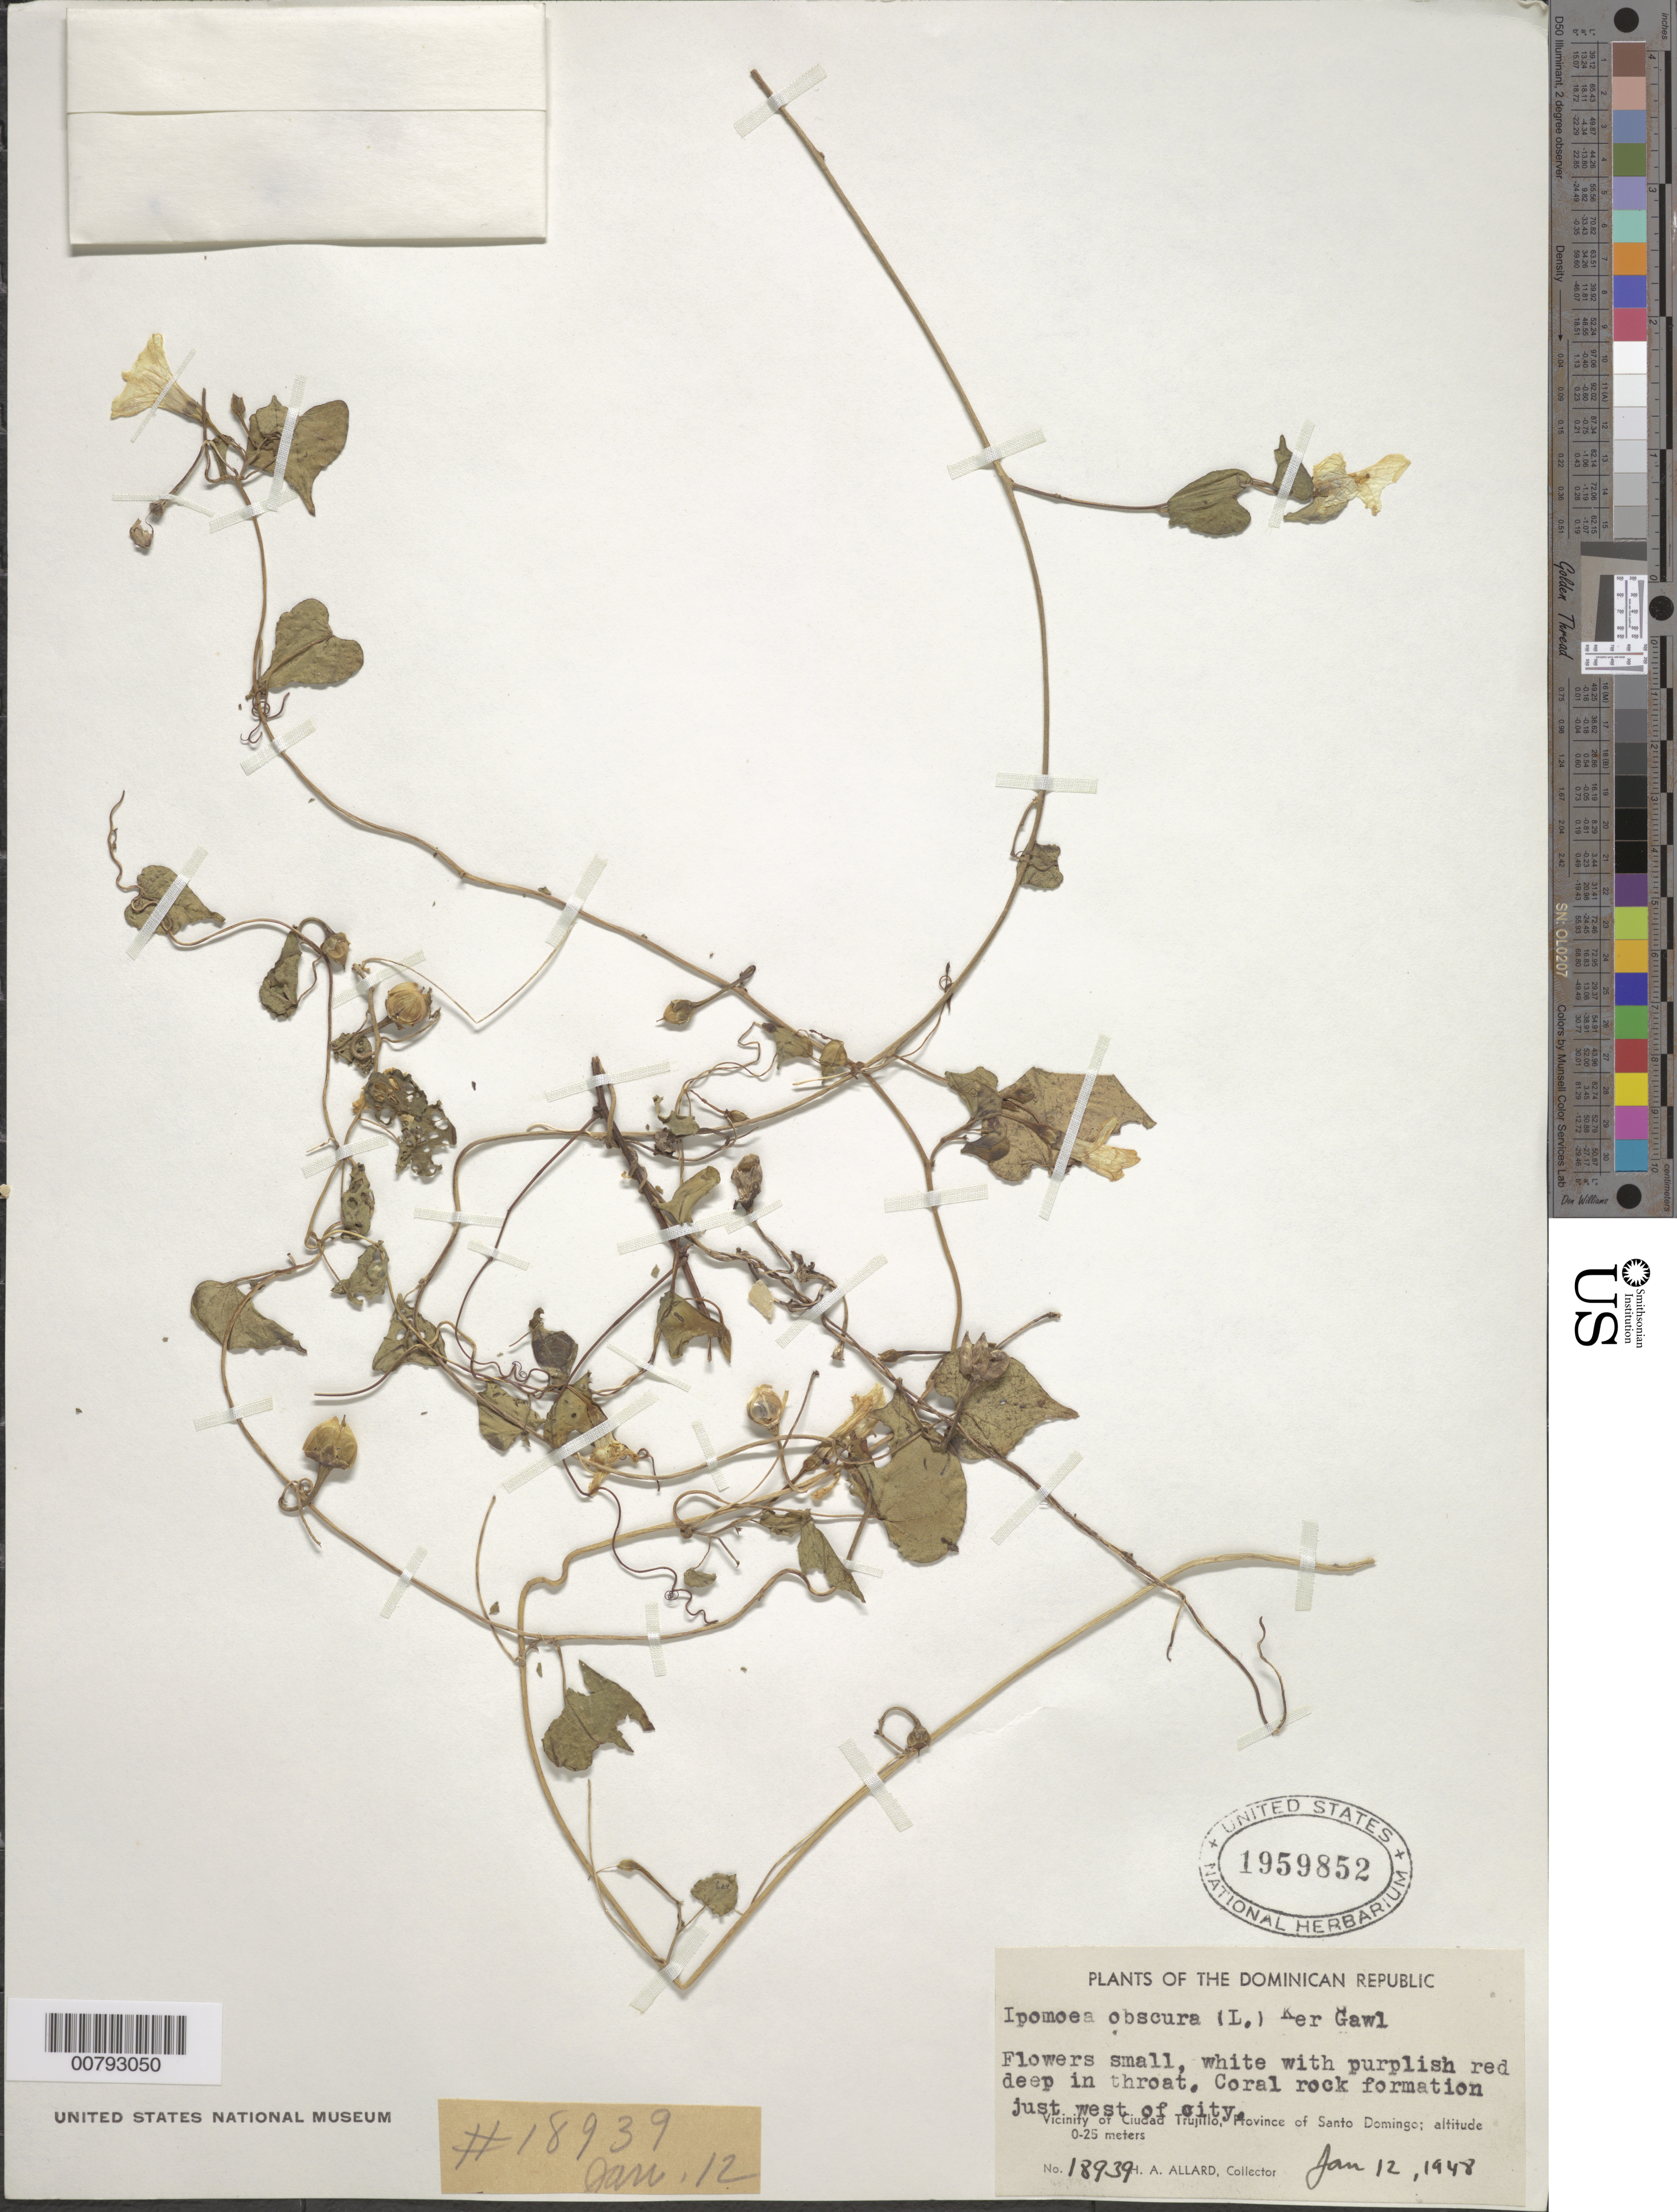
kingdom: Plantae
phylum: Tracheophyta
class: Magnoliopsida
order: Solanales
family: Convolvulaceae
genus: Ipomoea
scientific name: Ipomoea obscura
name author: (L.) Ker Gawl.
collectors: H. A. Allard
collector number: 18939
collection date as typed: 12 Jan 1948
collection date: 1948-01-12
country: Dominican Republic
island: Hispaniola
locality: Province of Santo Domingo, vicinity of Ciudad Trujillo, coral rock formation just west of city.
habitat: Coral rock formation.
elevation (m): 0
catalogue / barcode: US 1959852